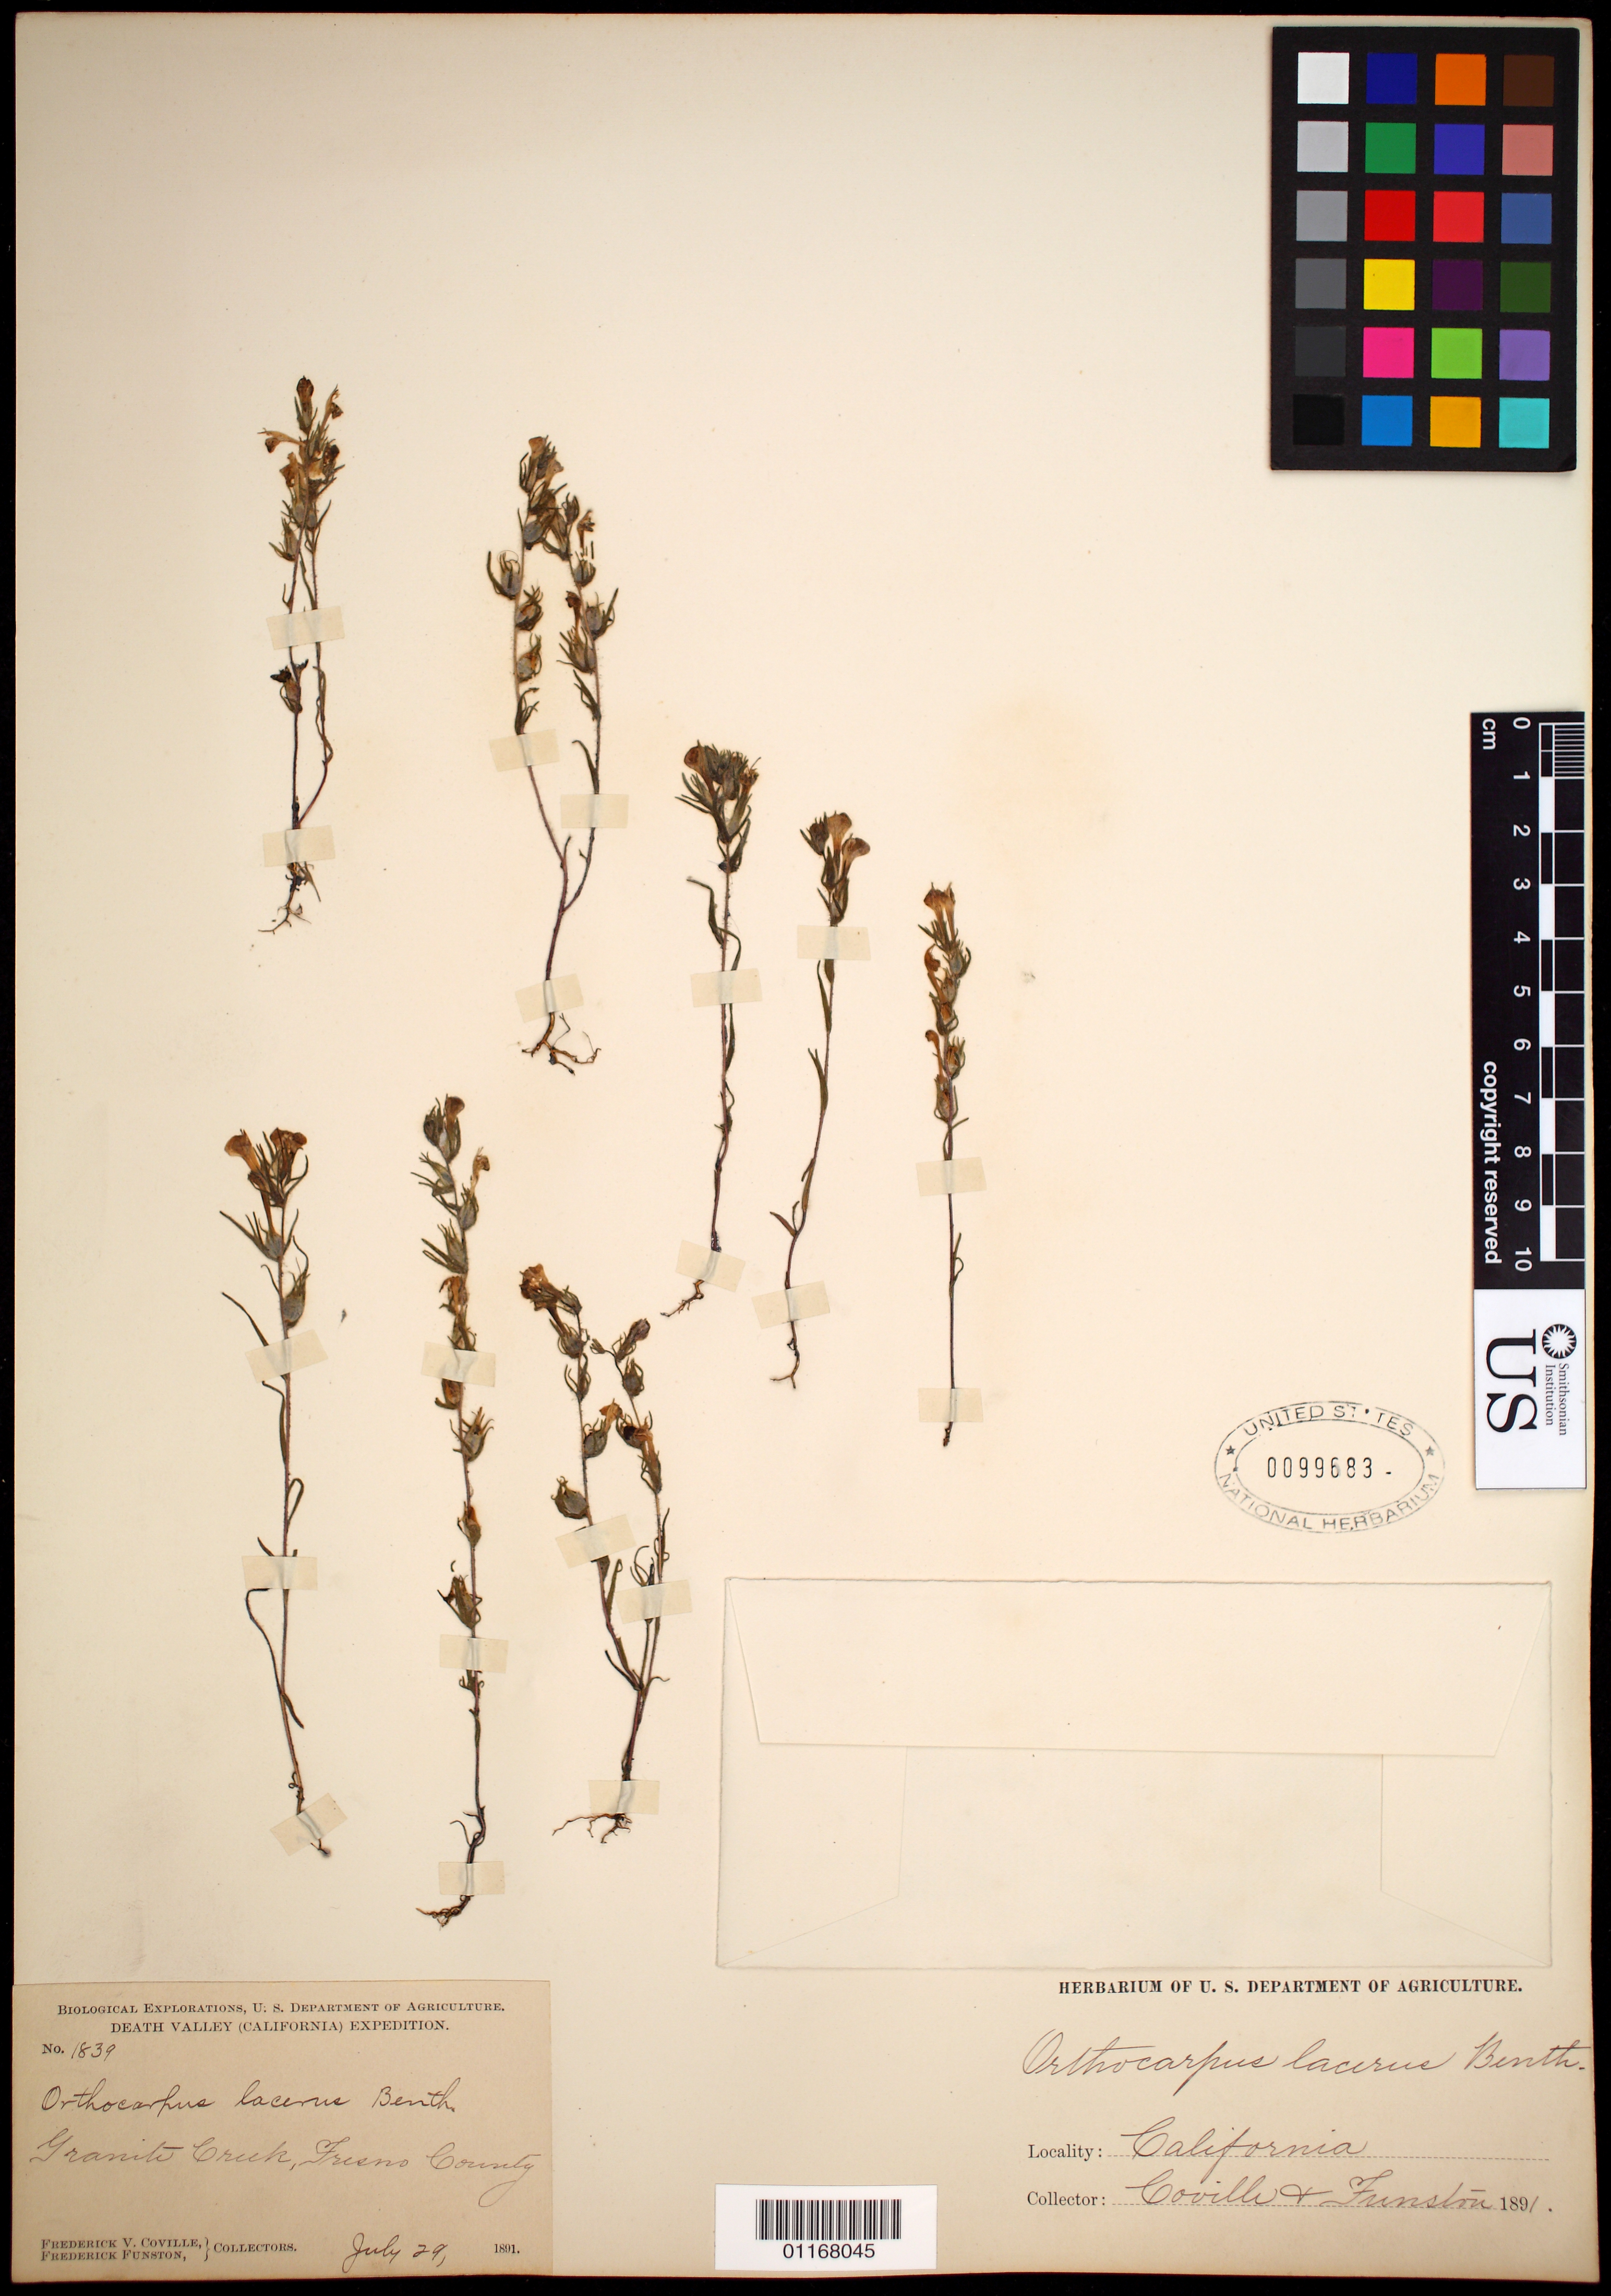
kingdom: Plantae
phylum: Tracheophyta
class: Magnoliopsida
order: Lamiales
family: Orobanchaceae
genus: Orthocarpus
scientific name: Orthocarpus lacerus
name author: Benth.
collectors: F. V. Coville & F. Funston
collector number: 1839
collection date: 1891-07-29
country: United States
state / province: California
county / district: Fresno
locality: Granite Creek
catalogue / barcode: US 99683